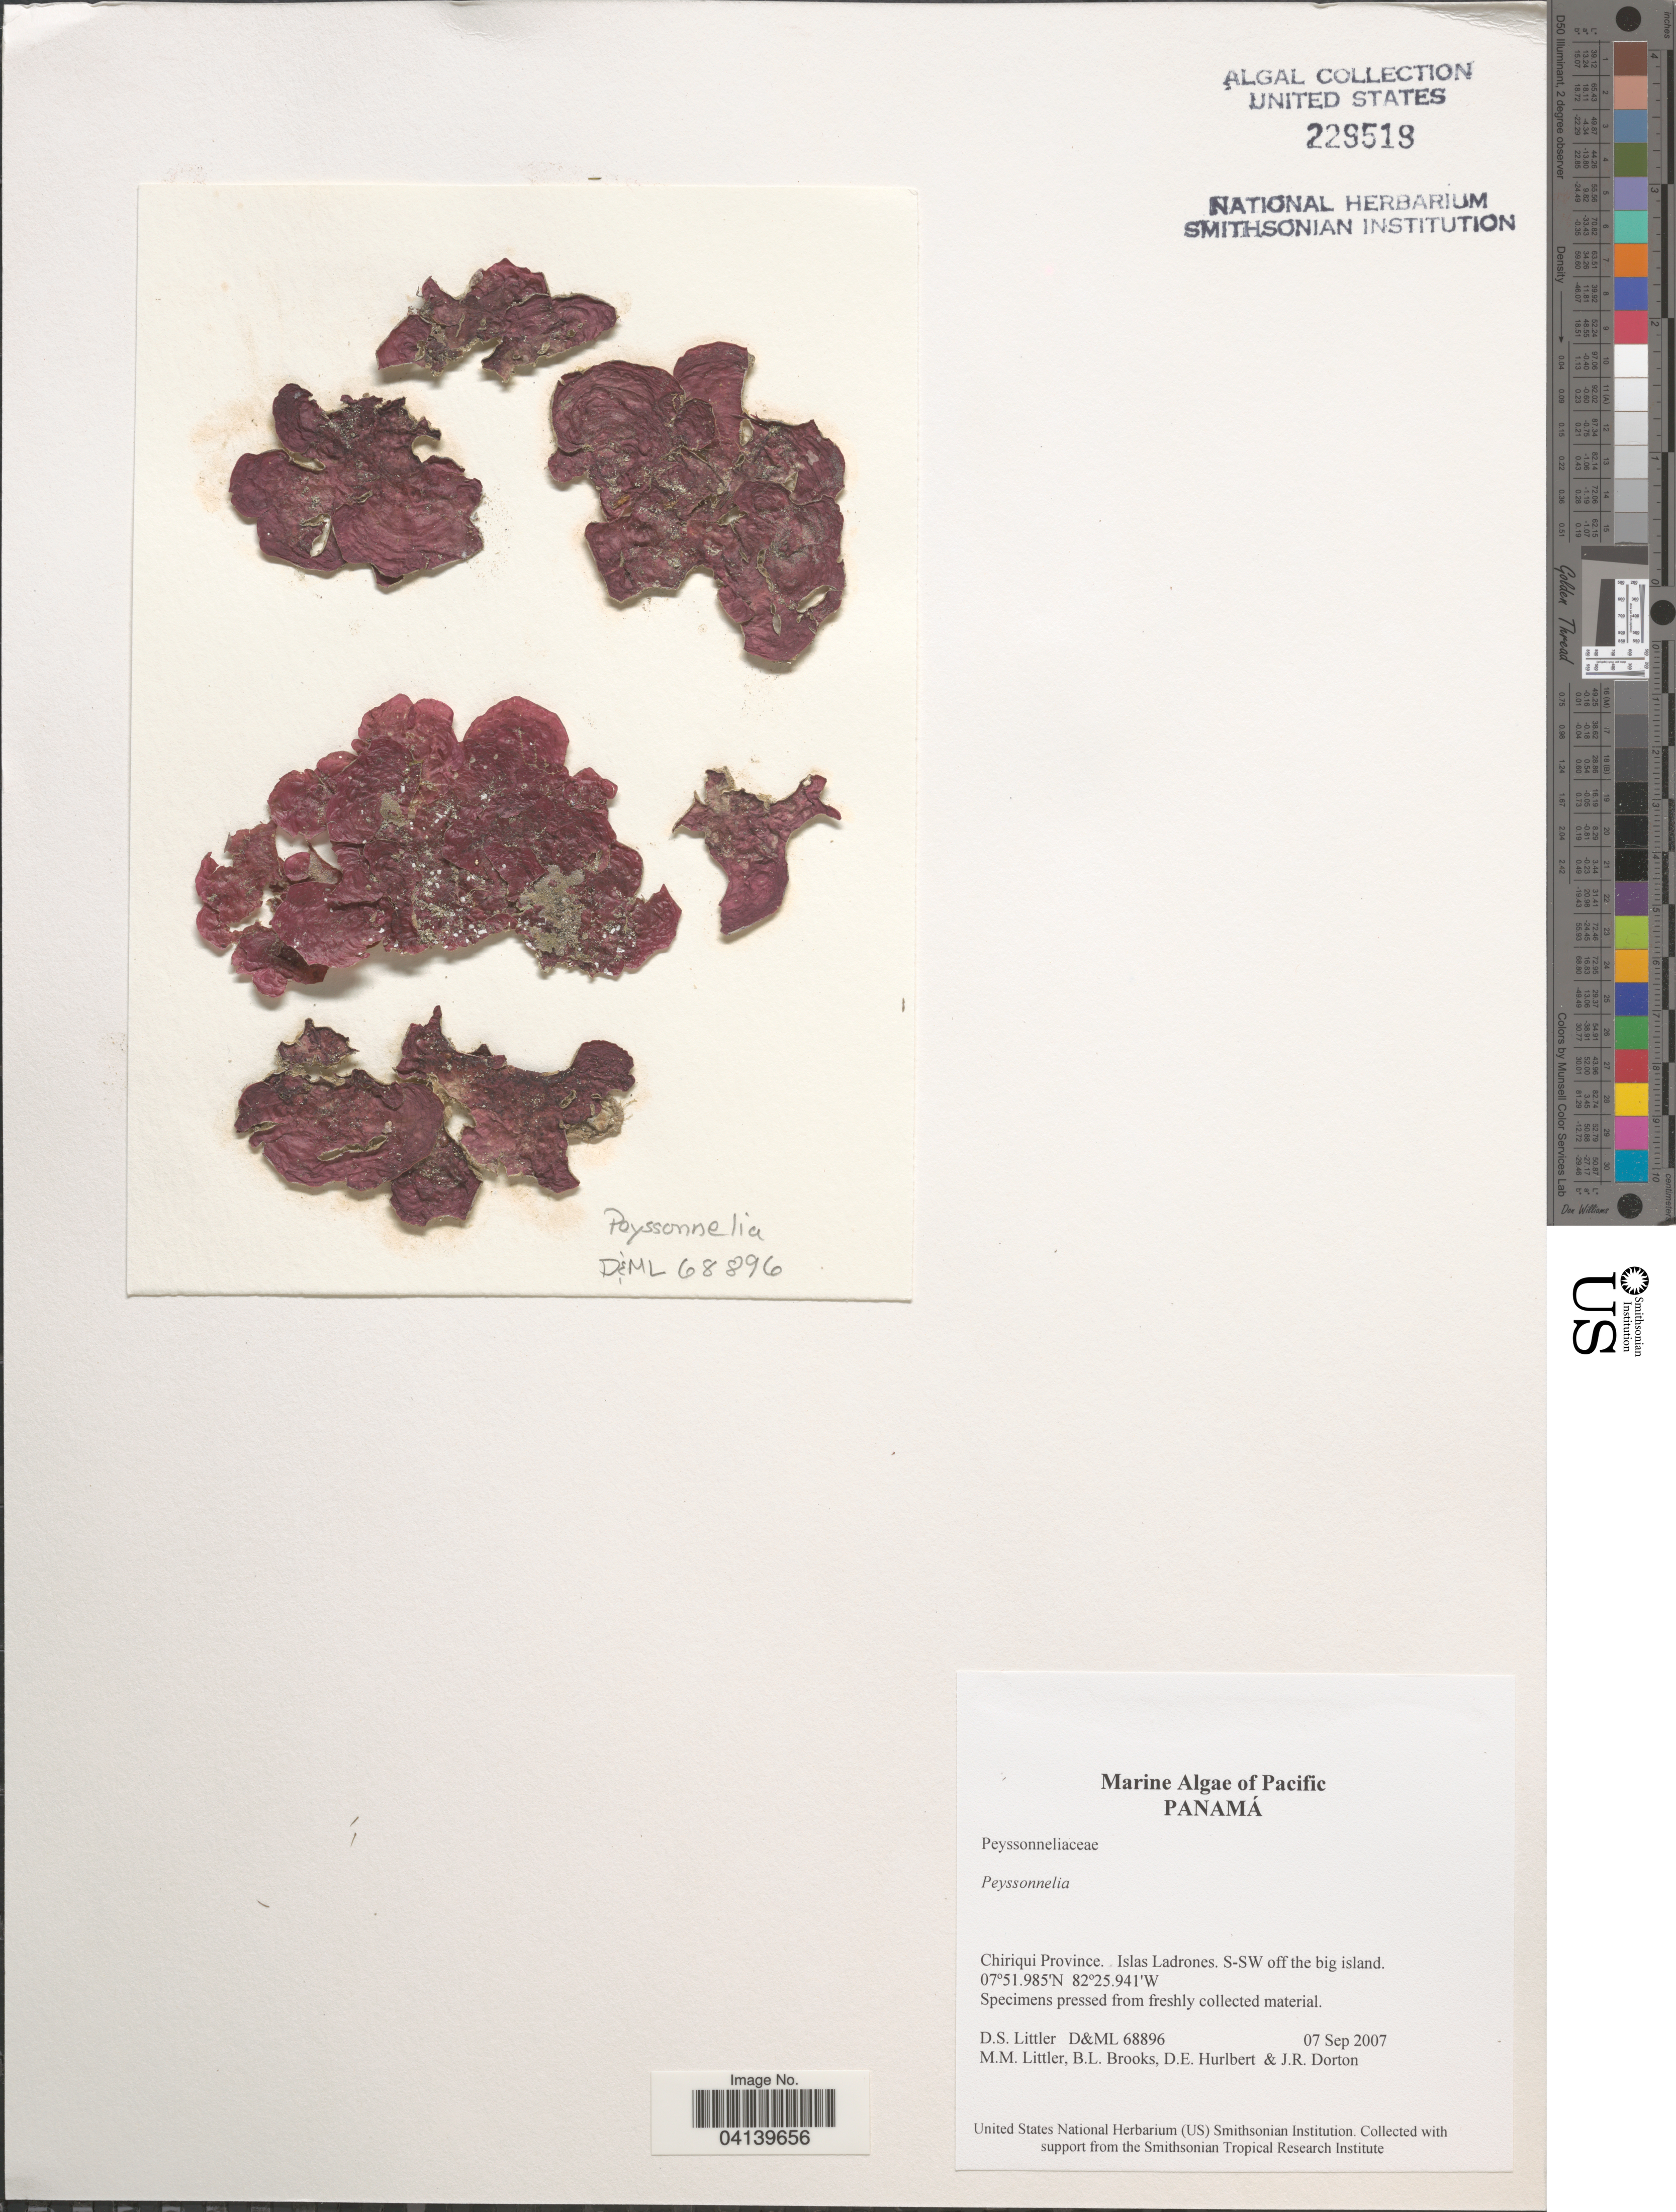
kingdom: Plantae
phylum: Rhodophyta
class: Florideophyceae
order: Peyssonneliales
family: Peyssonneliaceae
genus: Peyssonnelia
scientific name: Peyssonnelia sp.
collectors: D. S. Littler, B. Brooks, D. Hurlbert & J. Dorton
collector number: D&ML68896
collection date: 2007-09-07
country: Panama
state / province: Chiriqui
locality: Islas Ladrones. S-SW off the big island.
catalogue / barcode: US 229519